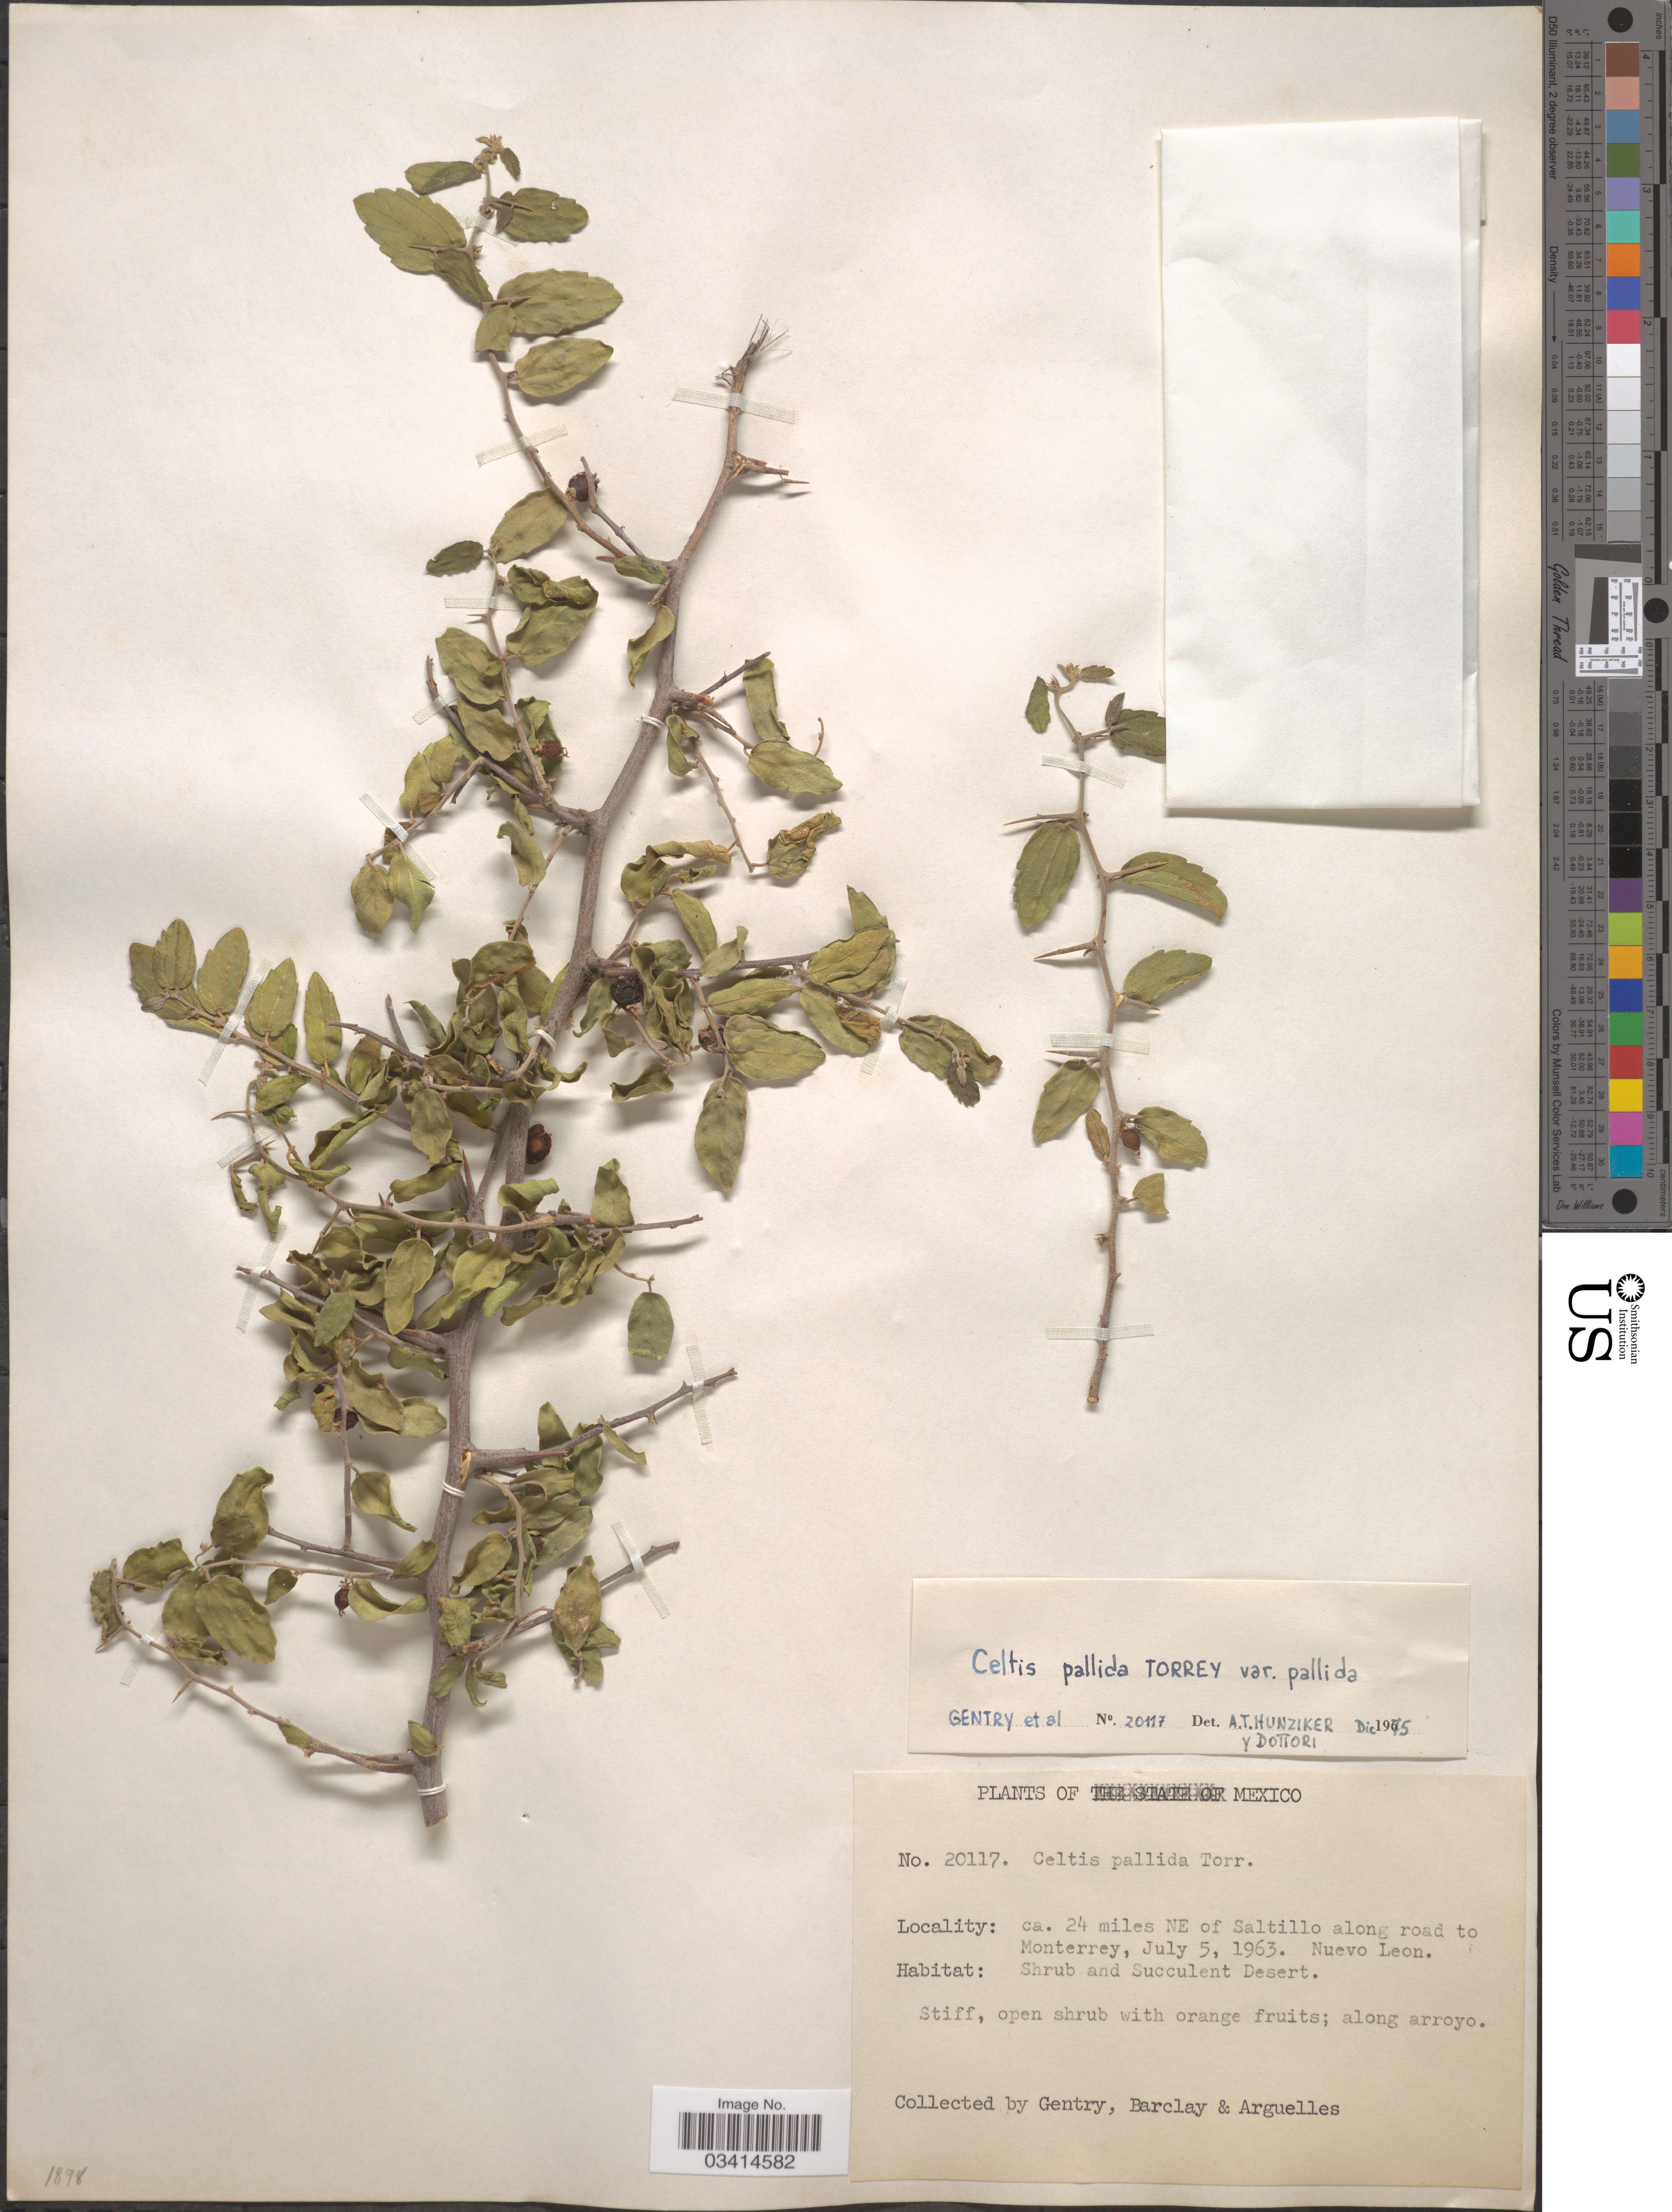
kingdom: Plantae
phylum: Tracheophyta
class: Magnoliopsida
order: Rosales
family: Cannabaceae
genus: Celtis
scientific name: Celtis pallida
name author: Torr. in Emory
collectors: Gentry, --, -- Barclay & Arguelles, --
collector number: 20117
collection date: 1963-07-05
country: Mexico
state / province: Nuevo León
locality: Ca. 24 miles NE of Saltillo along road to Monterrey.